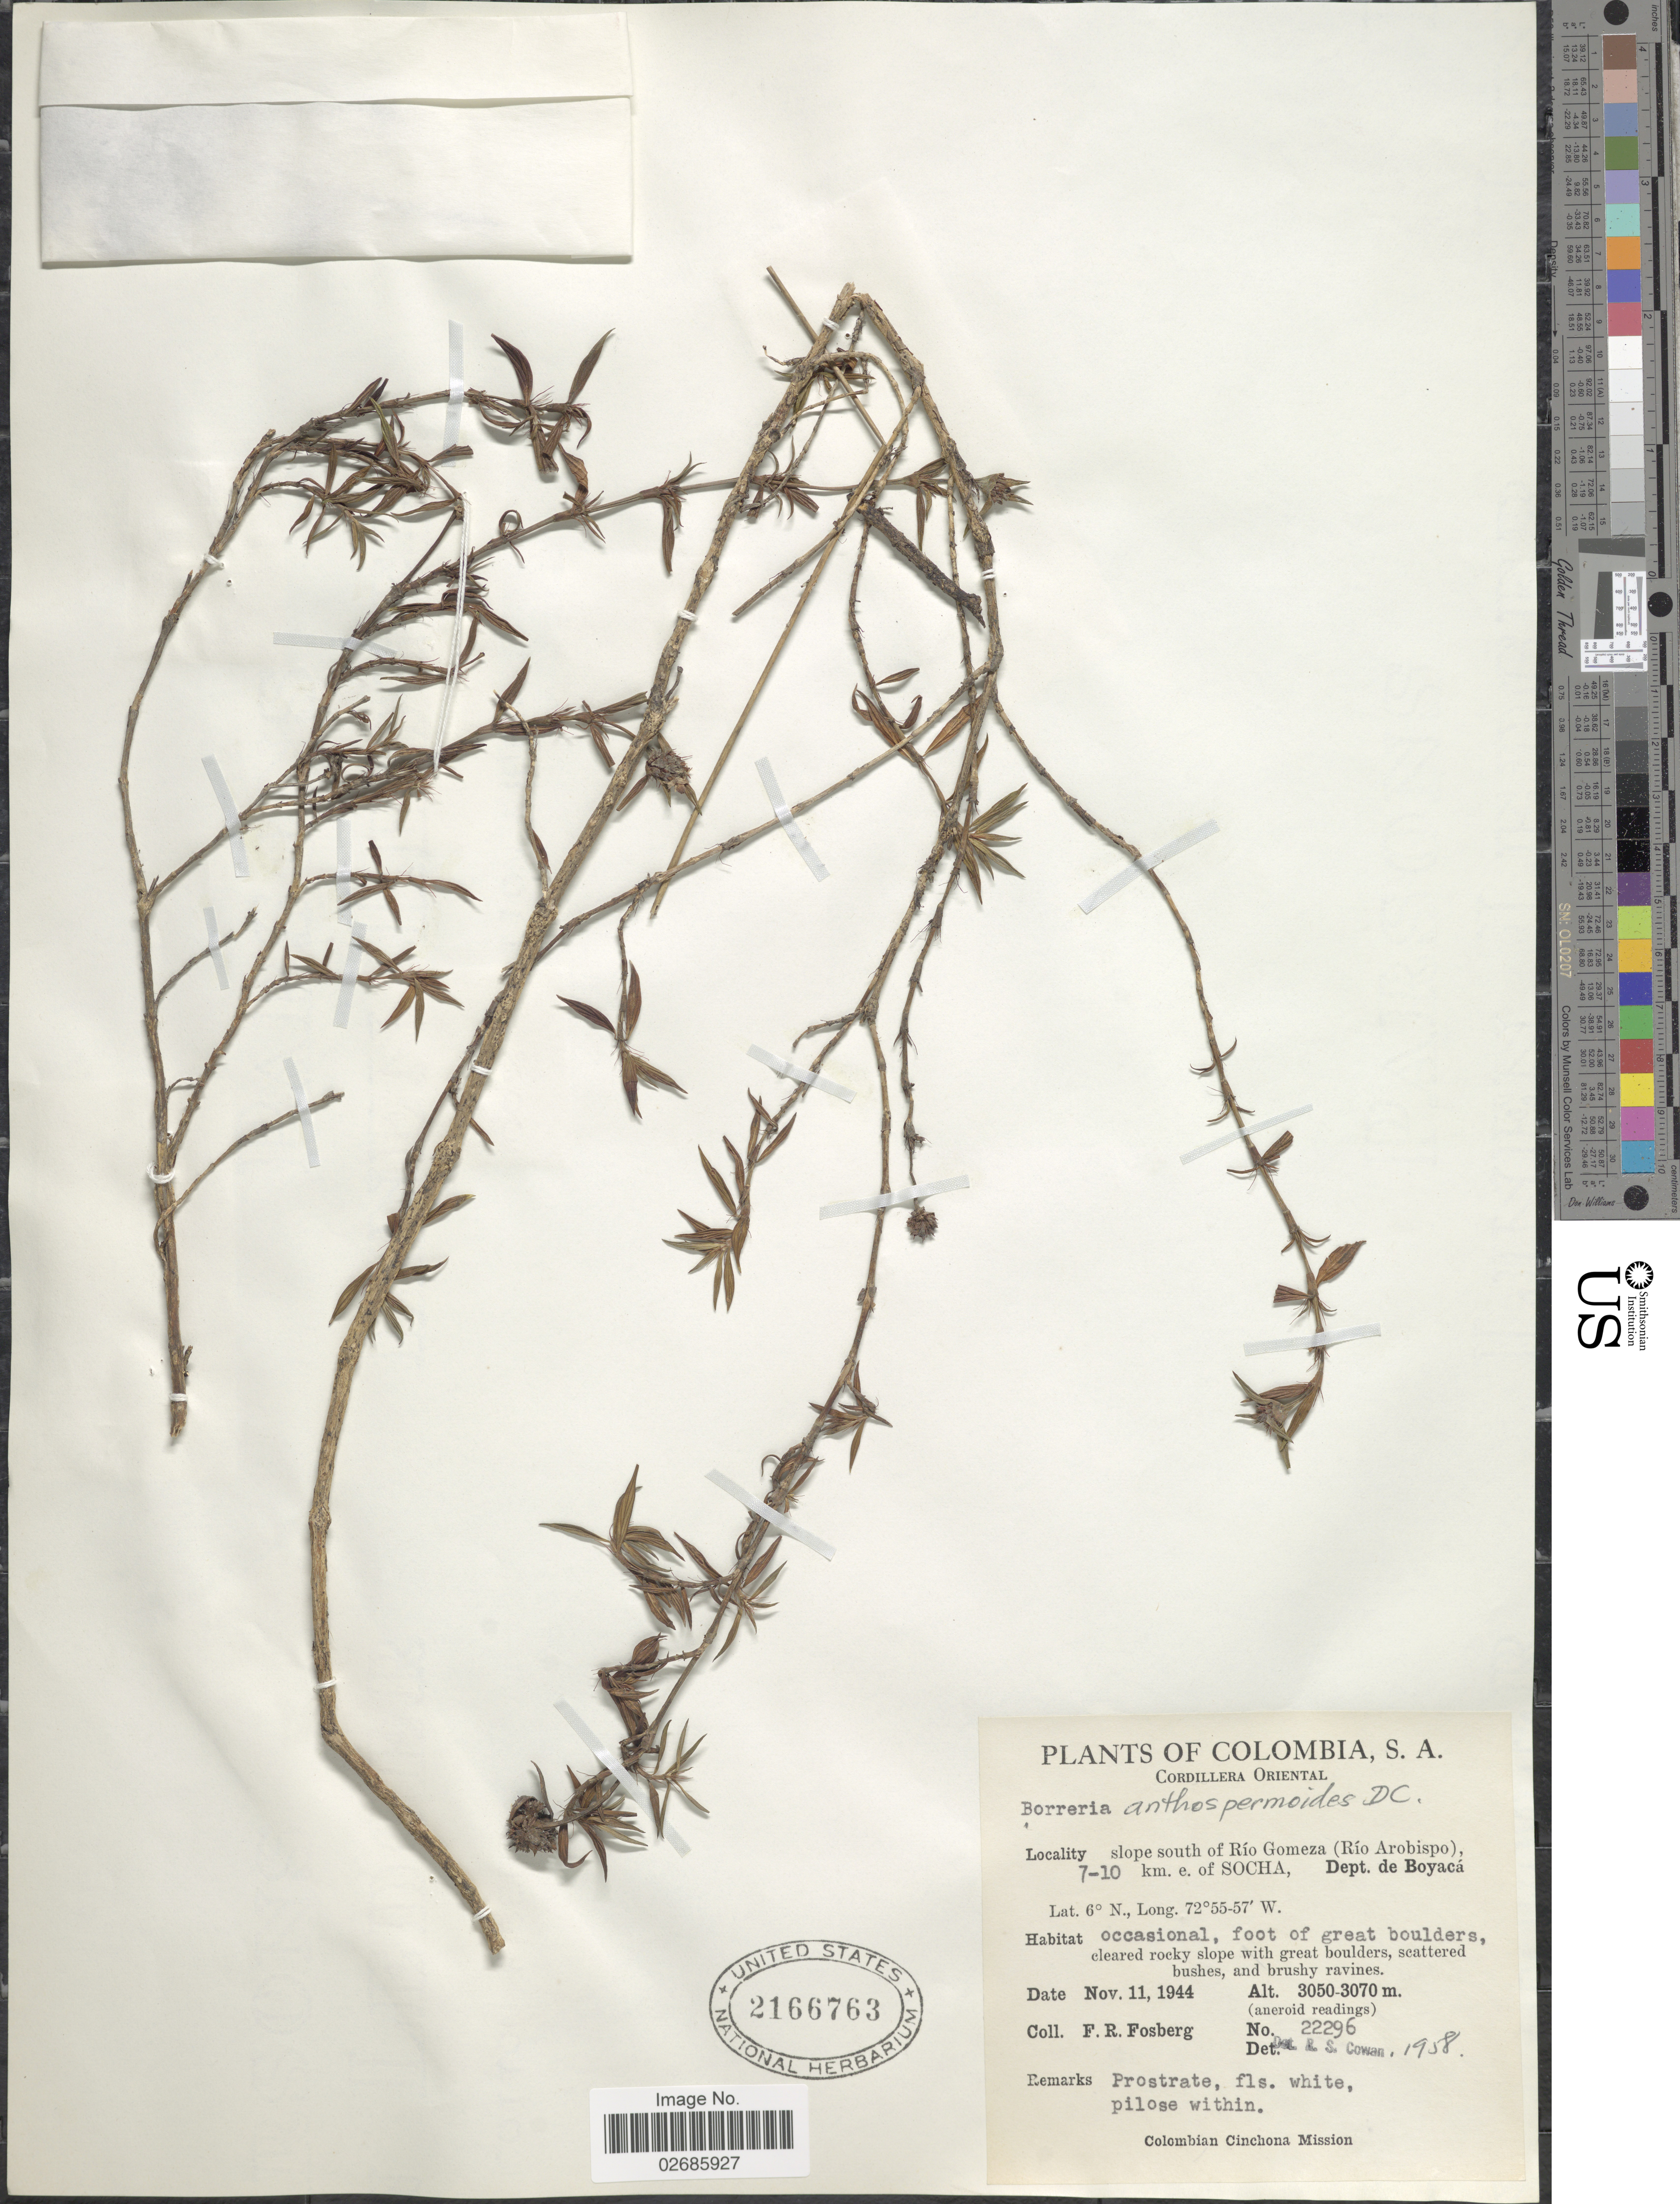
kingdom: Plantae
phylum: Tracheophyta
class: Magnoliopsida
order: Gentianales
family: Rubiaceae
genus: Borreria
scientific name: Borreria anthospermoides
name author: DC.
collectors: F. R. Fosberg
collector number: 22296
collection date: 1944-11-11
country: Colombia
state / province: Boyacá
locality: Cordillera Oriental, slope south of Río Gomeza (Río Arobispo), 7-10 km e, of Socha, Dept. de Boyacá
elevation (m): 3050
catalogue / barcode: US 2166763